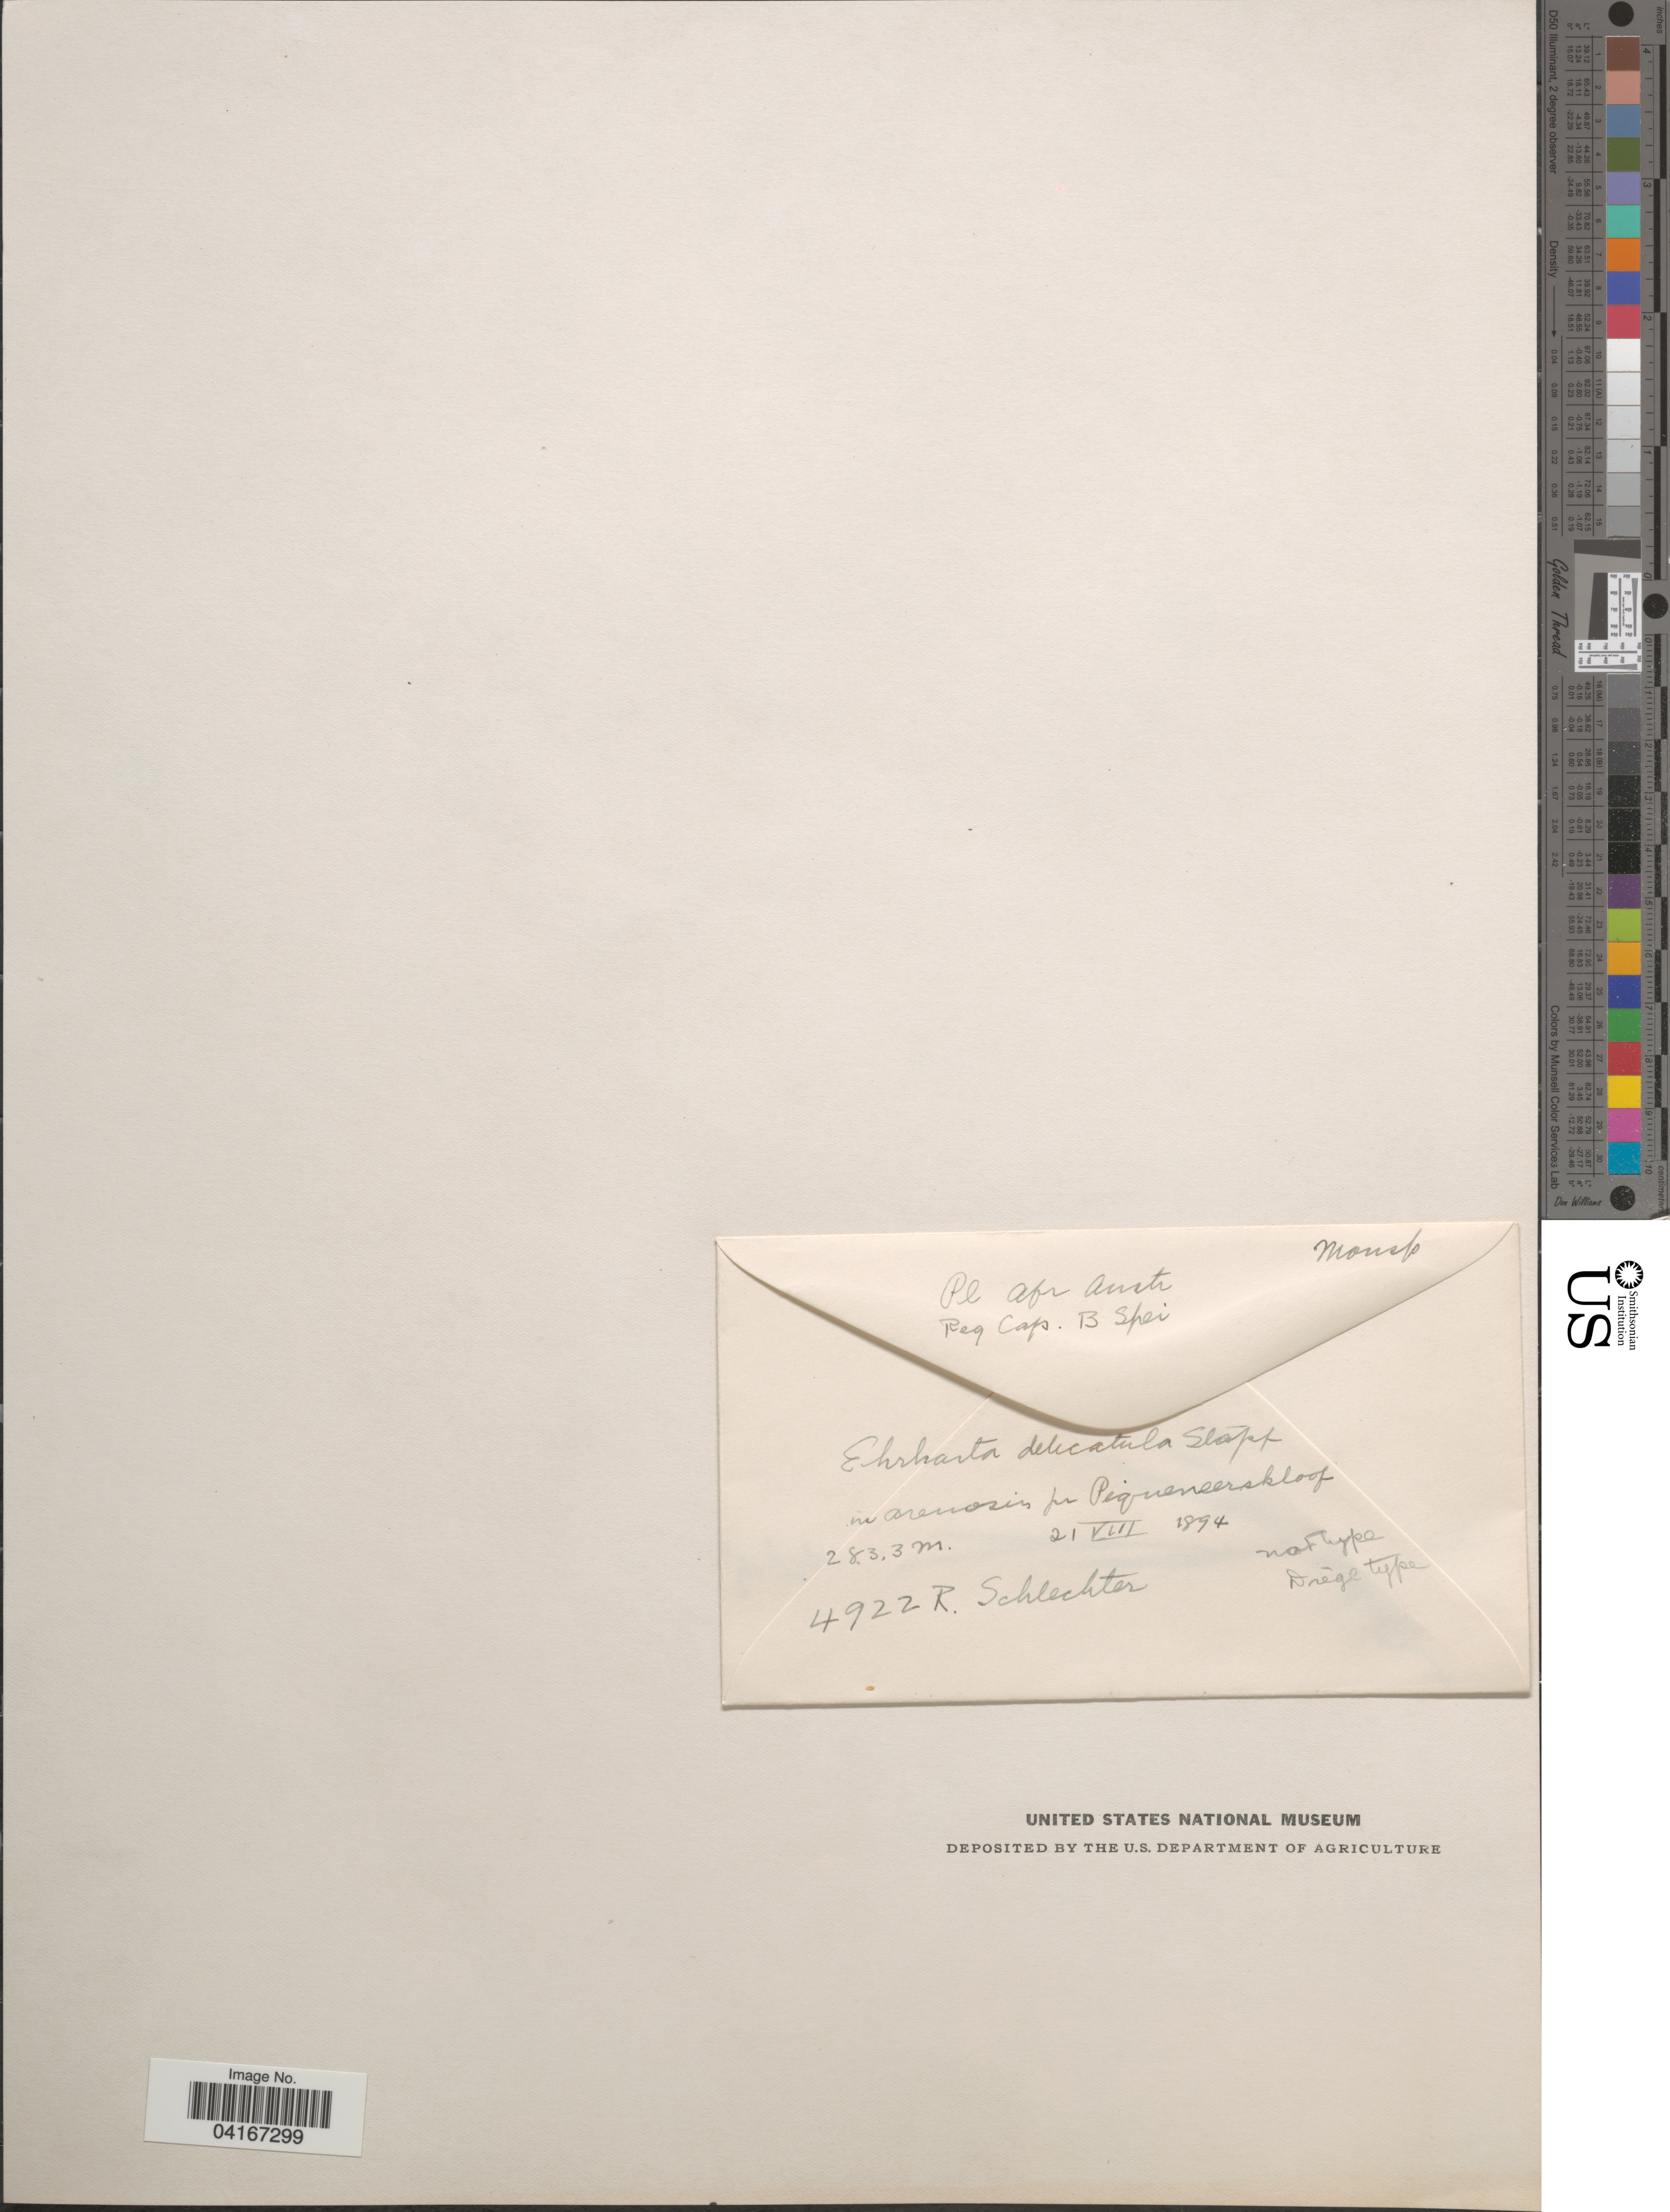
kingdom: Plantae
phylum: Tracheophyta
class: Liliopsida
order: Poales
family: Poaceae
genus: Ehrharta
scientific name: Ehrharta delicatula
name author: Stapf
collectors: F. R. R. Schlechter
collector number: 49922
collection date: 1894-08-21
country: South Africa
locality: Afr Austr. Reg Cap. B. Spei. In arenosis pr Piequeneerskloof.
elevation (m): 2833